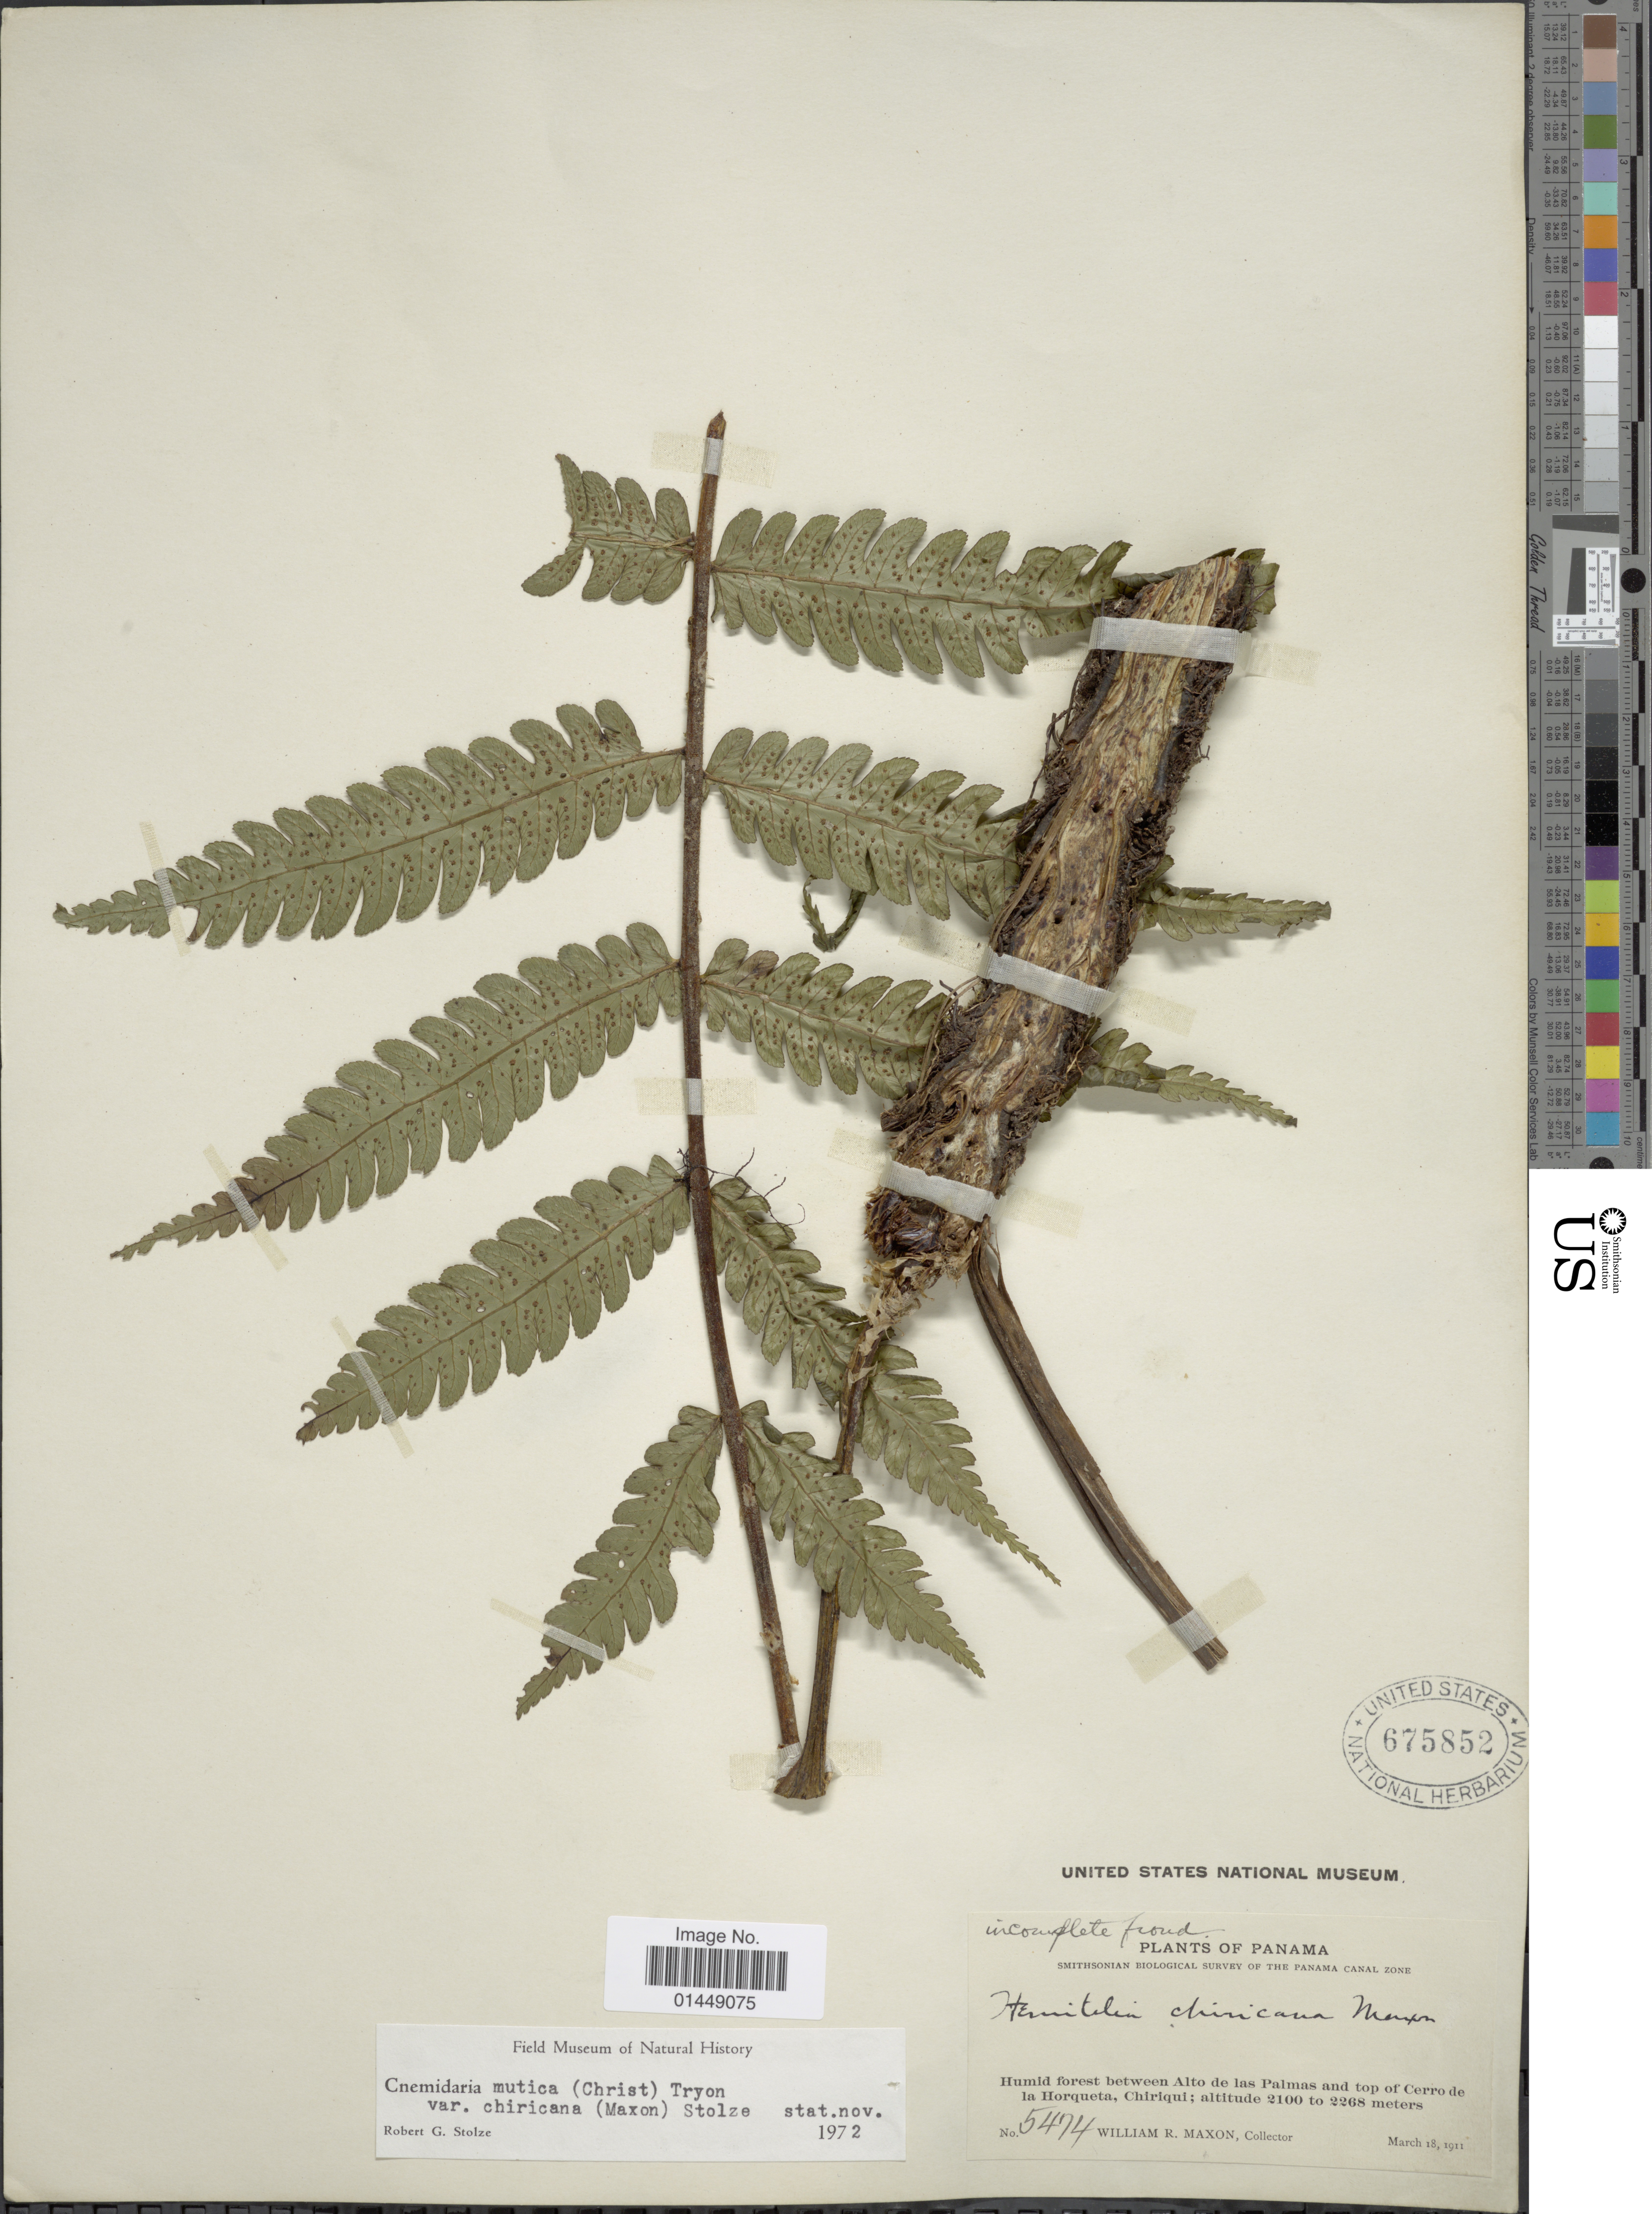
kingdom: Plantae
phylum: Tracheophyta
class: Polypodiopsida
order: Cyatheales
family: Cyatheaceae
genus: Cyathea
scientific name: Cyathea mutica var. chiricana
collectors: W. R. Maxon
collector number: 5474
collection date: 1911-03-18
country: Panama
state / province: Chiriqui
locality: Humid forest between Alto de las Palmas and top of Cerro de la Horqueta, Chiriqui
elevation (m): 2100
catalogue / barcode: US 675852